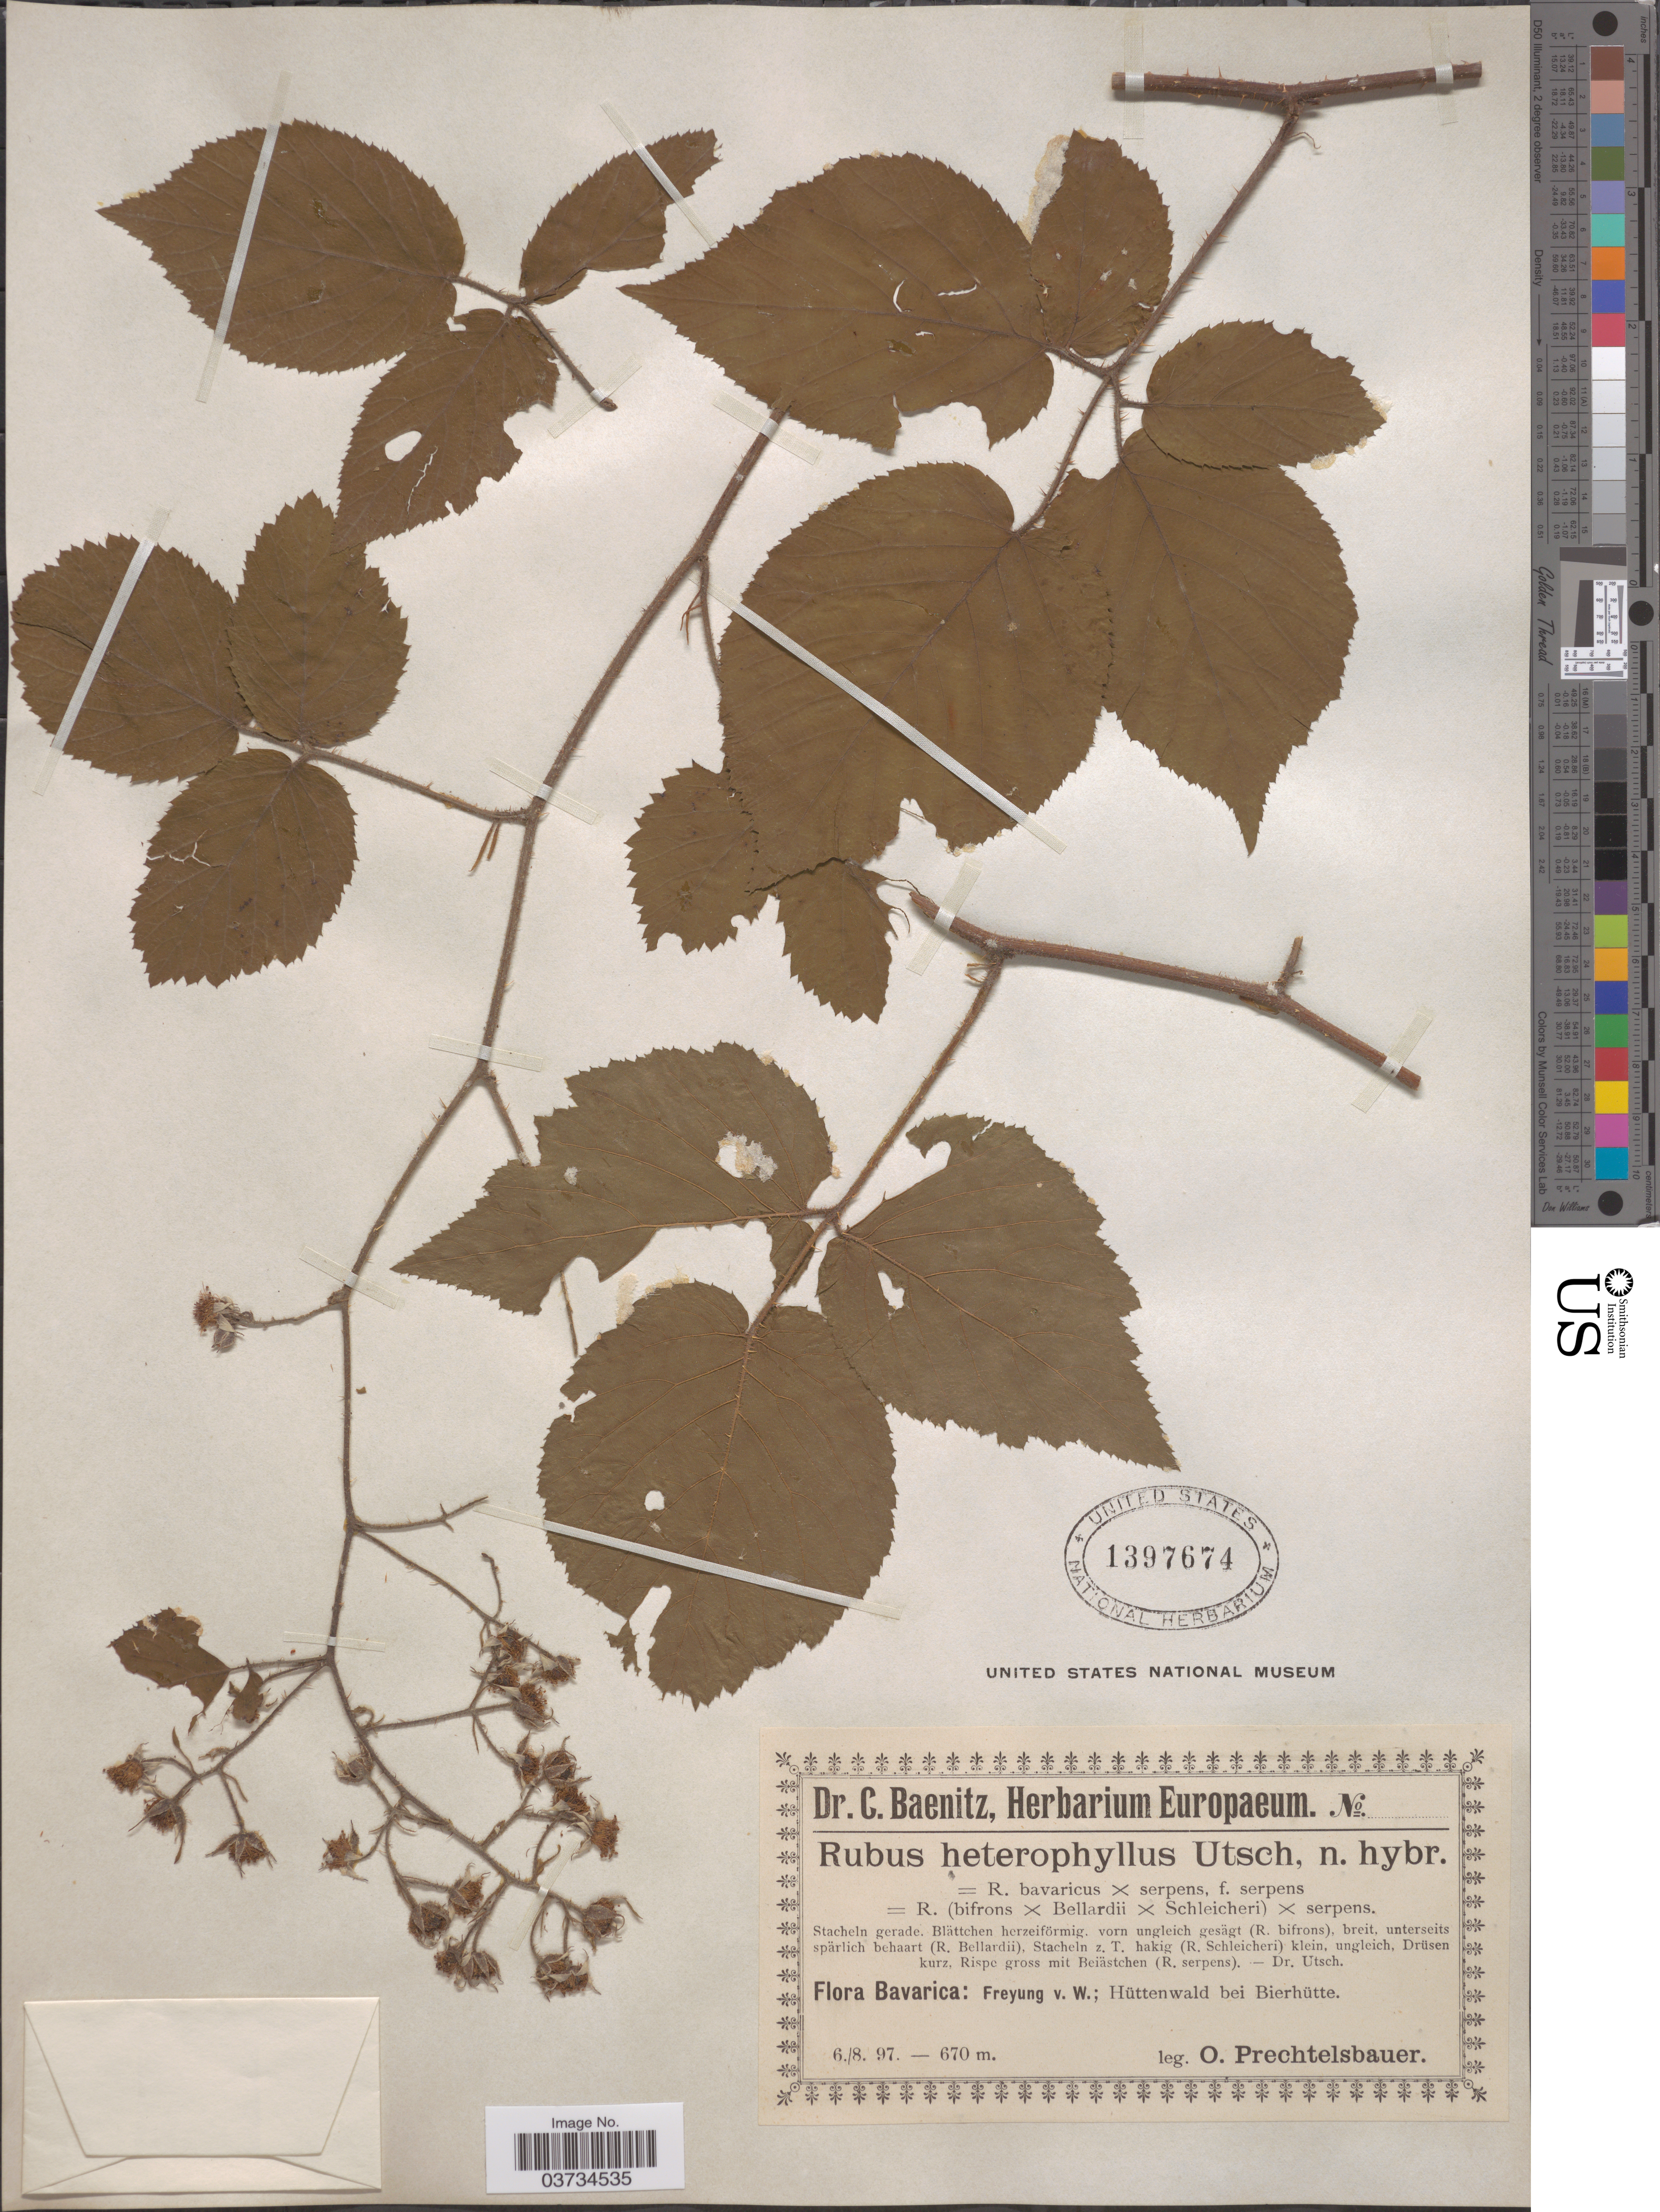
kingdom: Plantae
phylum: Tracheophyta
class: Magnoliopsida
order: Rosales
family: Rosaceae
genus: Rubus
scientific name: Rubus heterophyllus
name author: Willd.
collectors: O. Prechtelsbauer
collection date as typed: Transcribed d/m/y: 6/8/97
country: Germany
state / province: Bayern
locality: Bavarica: Freyung v. W.; Hüttenwald bei Bierhütte.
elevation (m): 670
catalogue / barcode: US 1397674